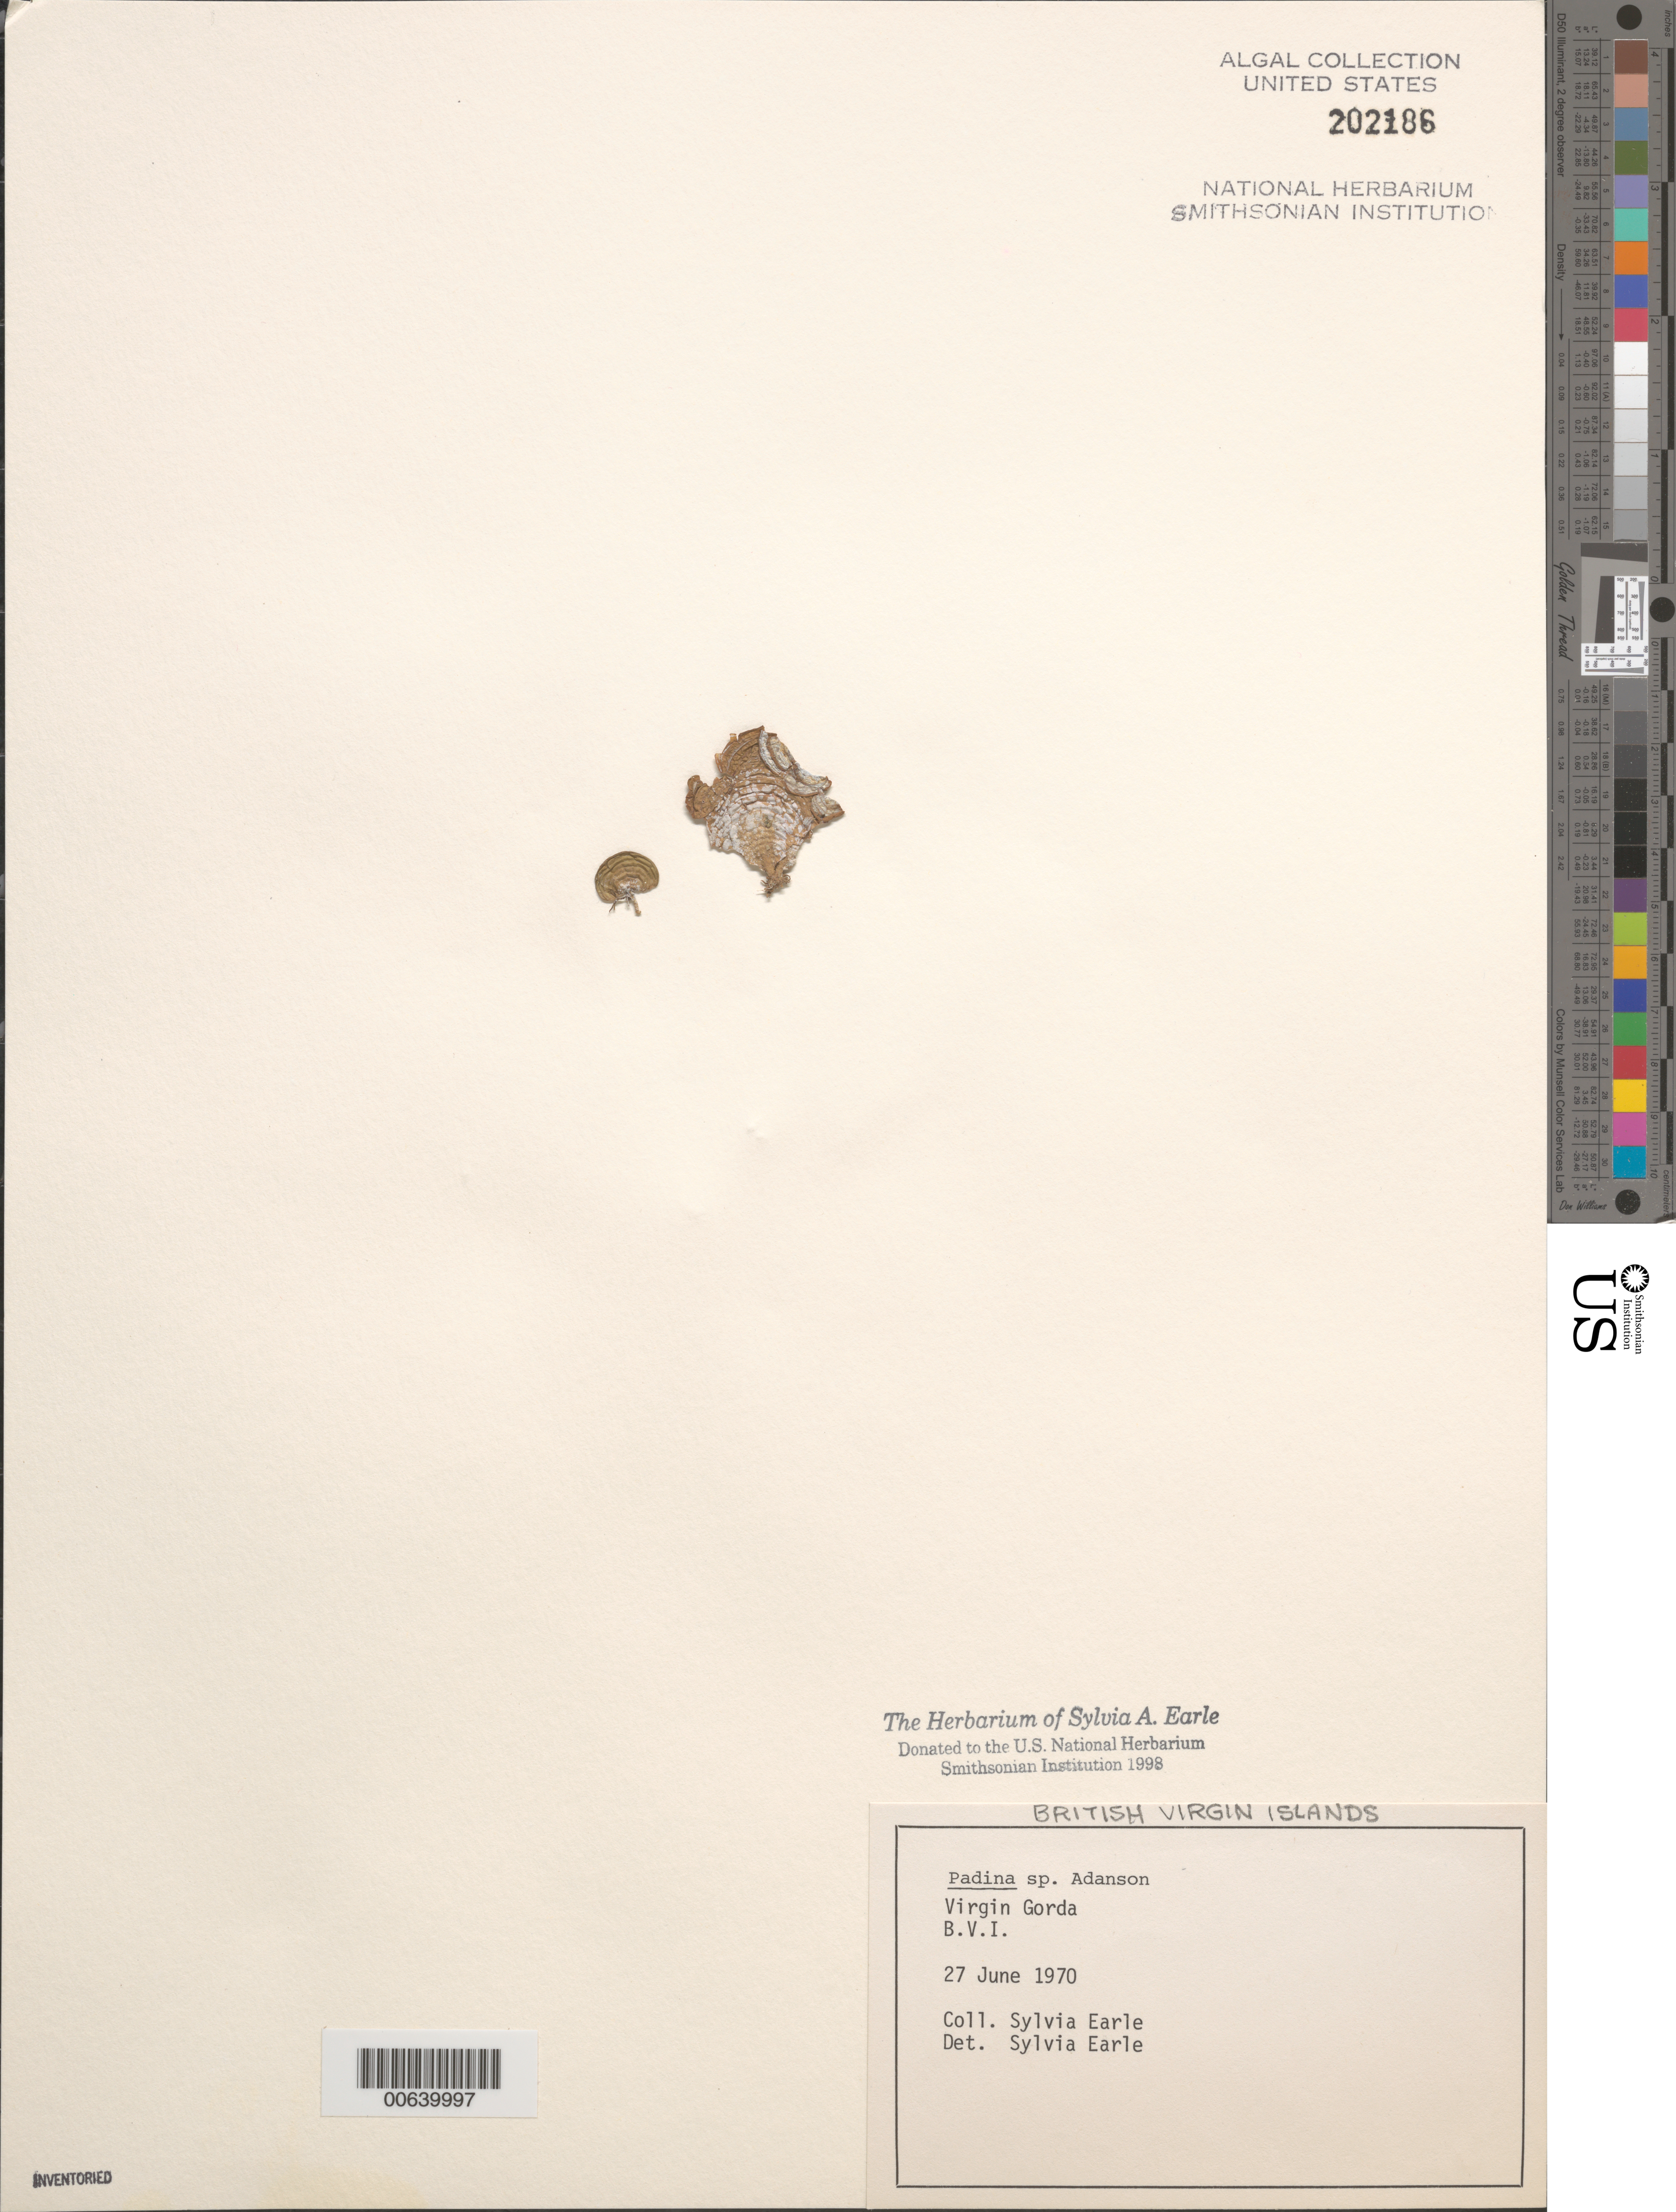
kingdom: Chromista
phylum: Ochrophyta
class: Phaeophyceae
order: Dictyotales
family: Dictyotaceae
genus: Padina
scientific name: Padina sp.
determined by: Earle, S. A.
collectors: S. A. Earle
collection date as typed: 27 Jun 1970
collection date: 1970-06-27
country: British Virgin Islands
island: Virgin Gorda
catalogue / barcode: US 202186